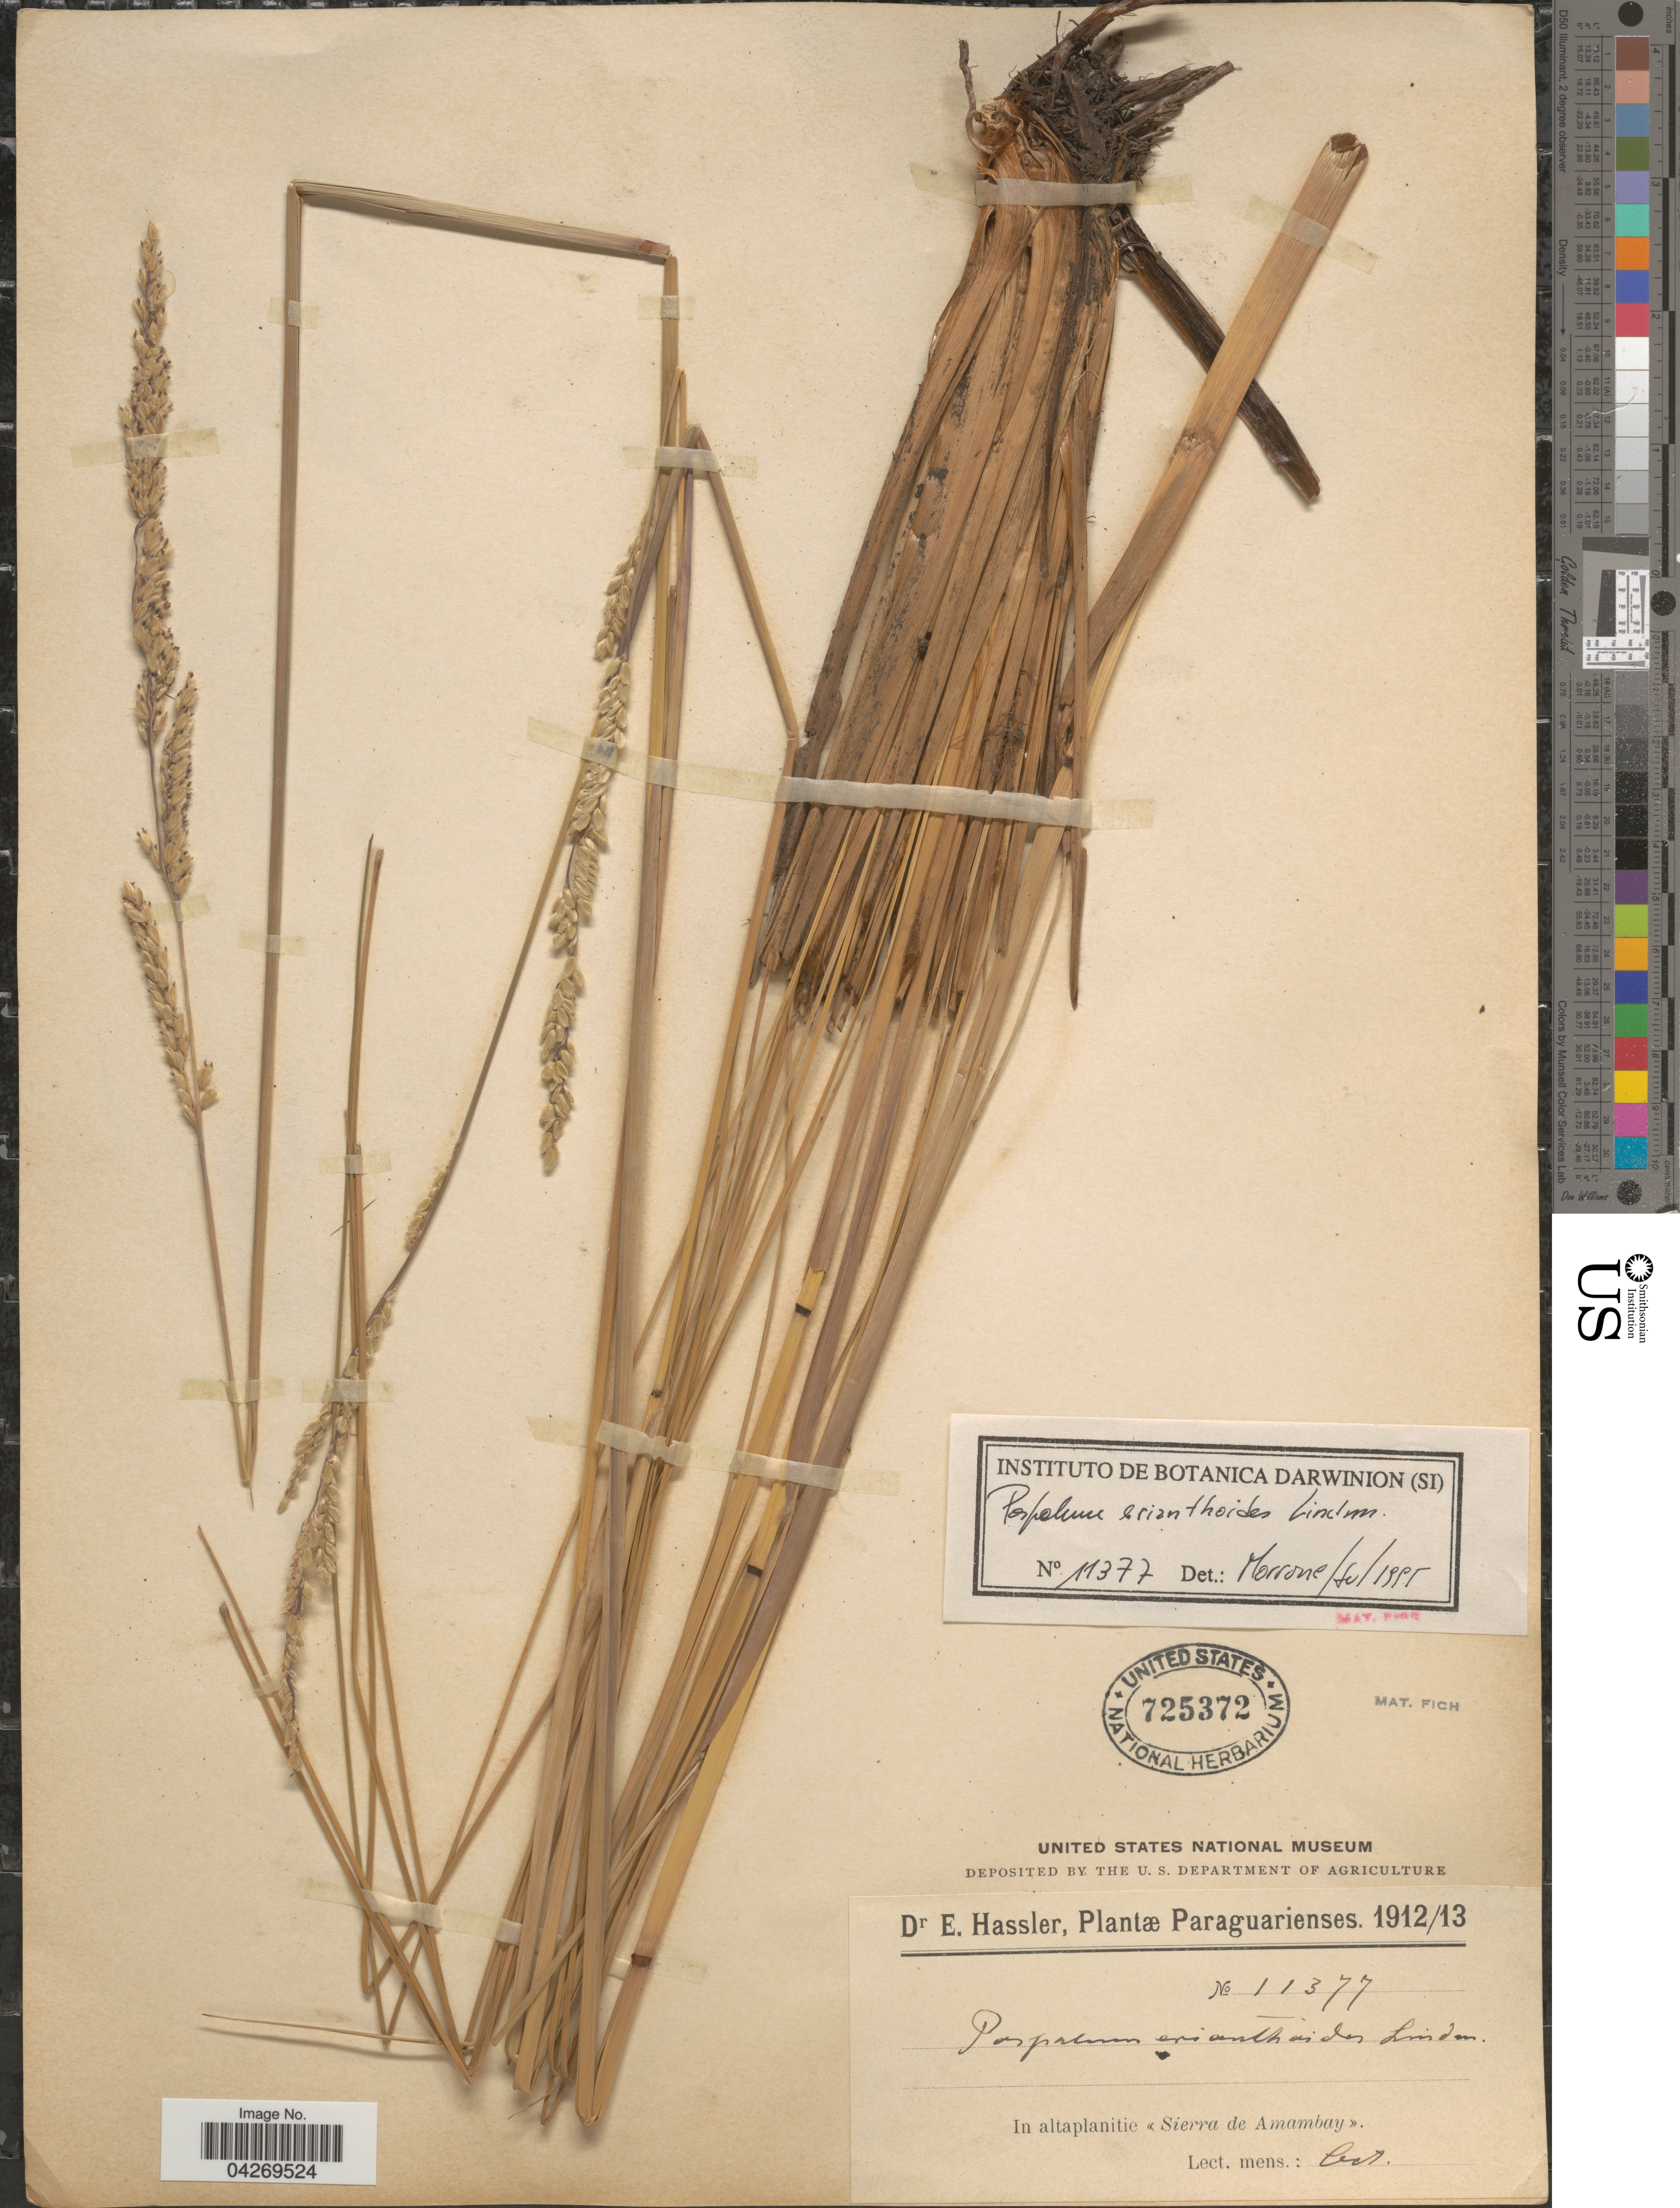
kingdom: Plantae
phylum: Tracheophyta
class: Liliopsida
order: Poales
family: Poaceae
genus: Paspalum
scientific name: Paspalum erianthoides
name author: Lindm.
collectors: E. Hassler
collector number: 11377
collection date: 1912-10/1913-10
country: Paraguay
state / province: Amambay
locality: In altaplanitie <Sierra de Amambay>.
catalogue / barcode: US 725372